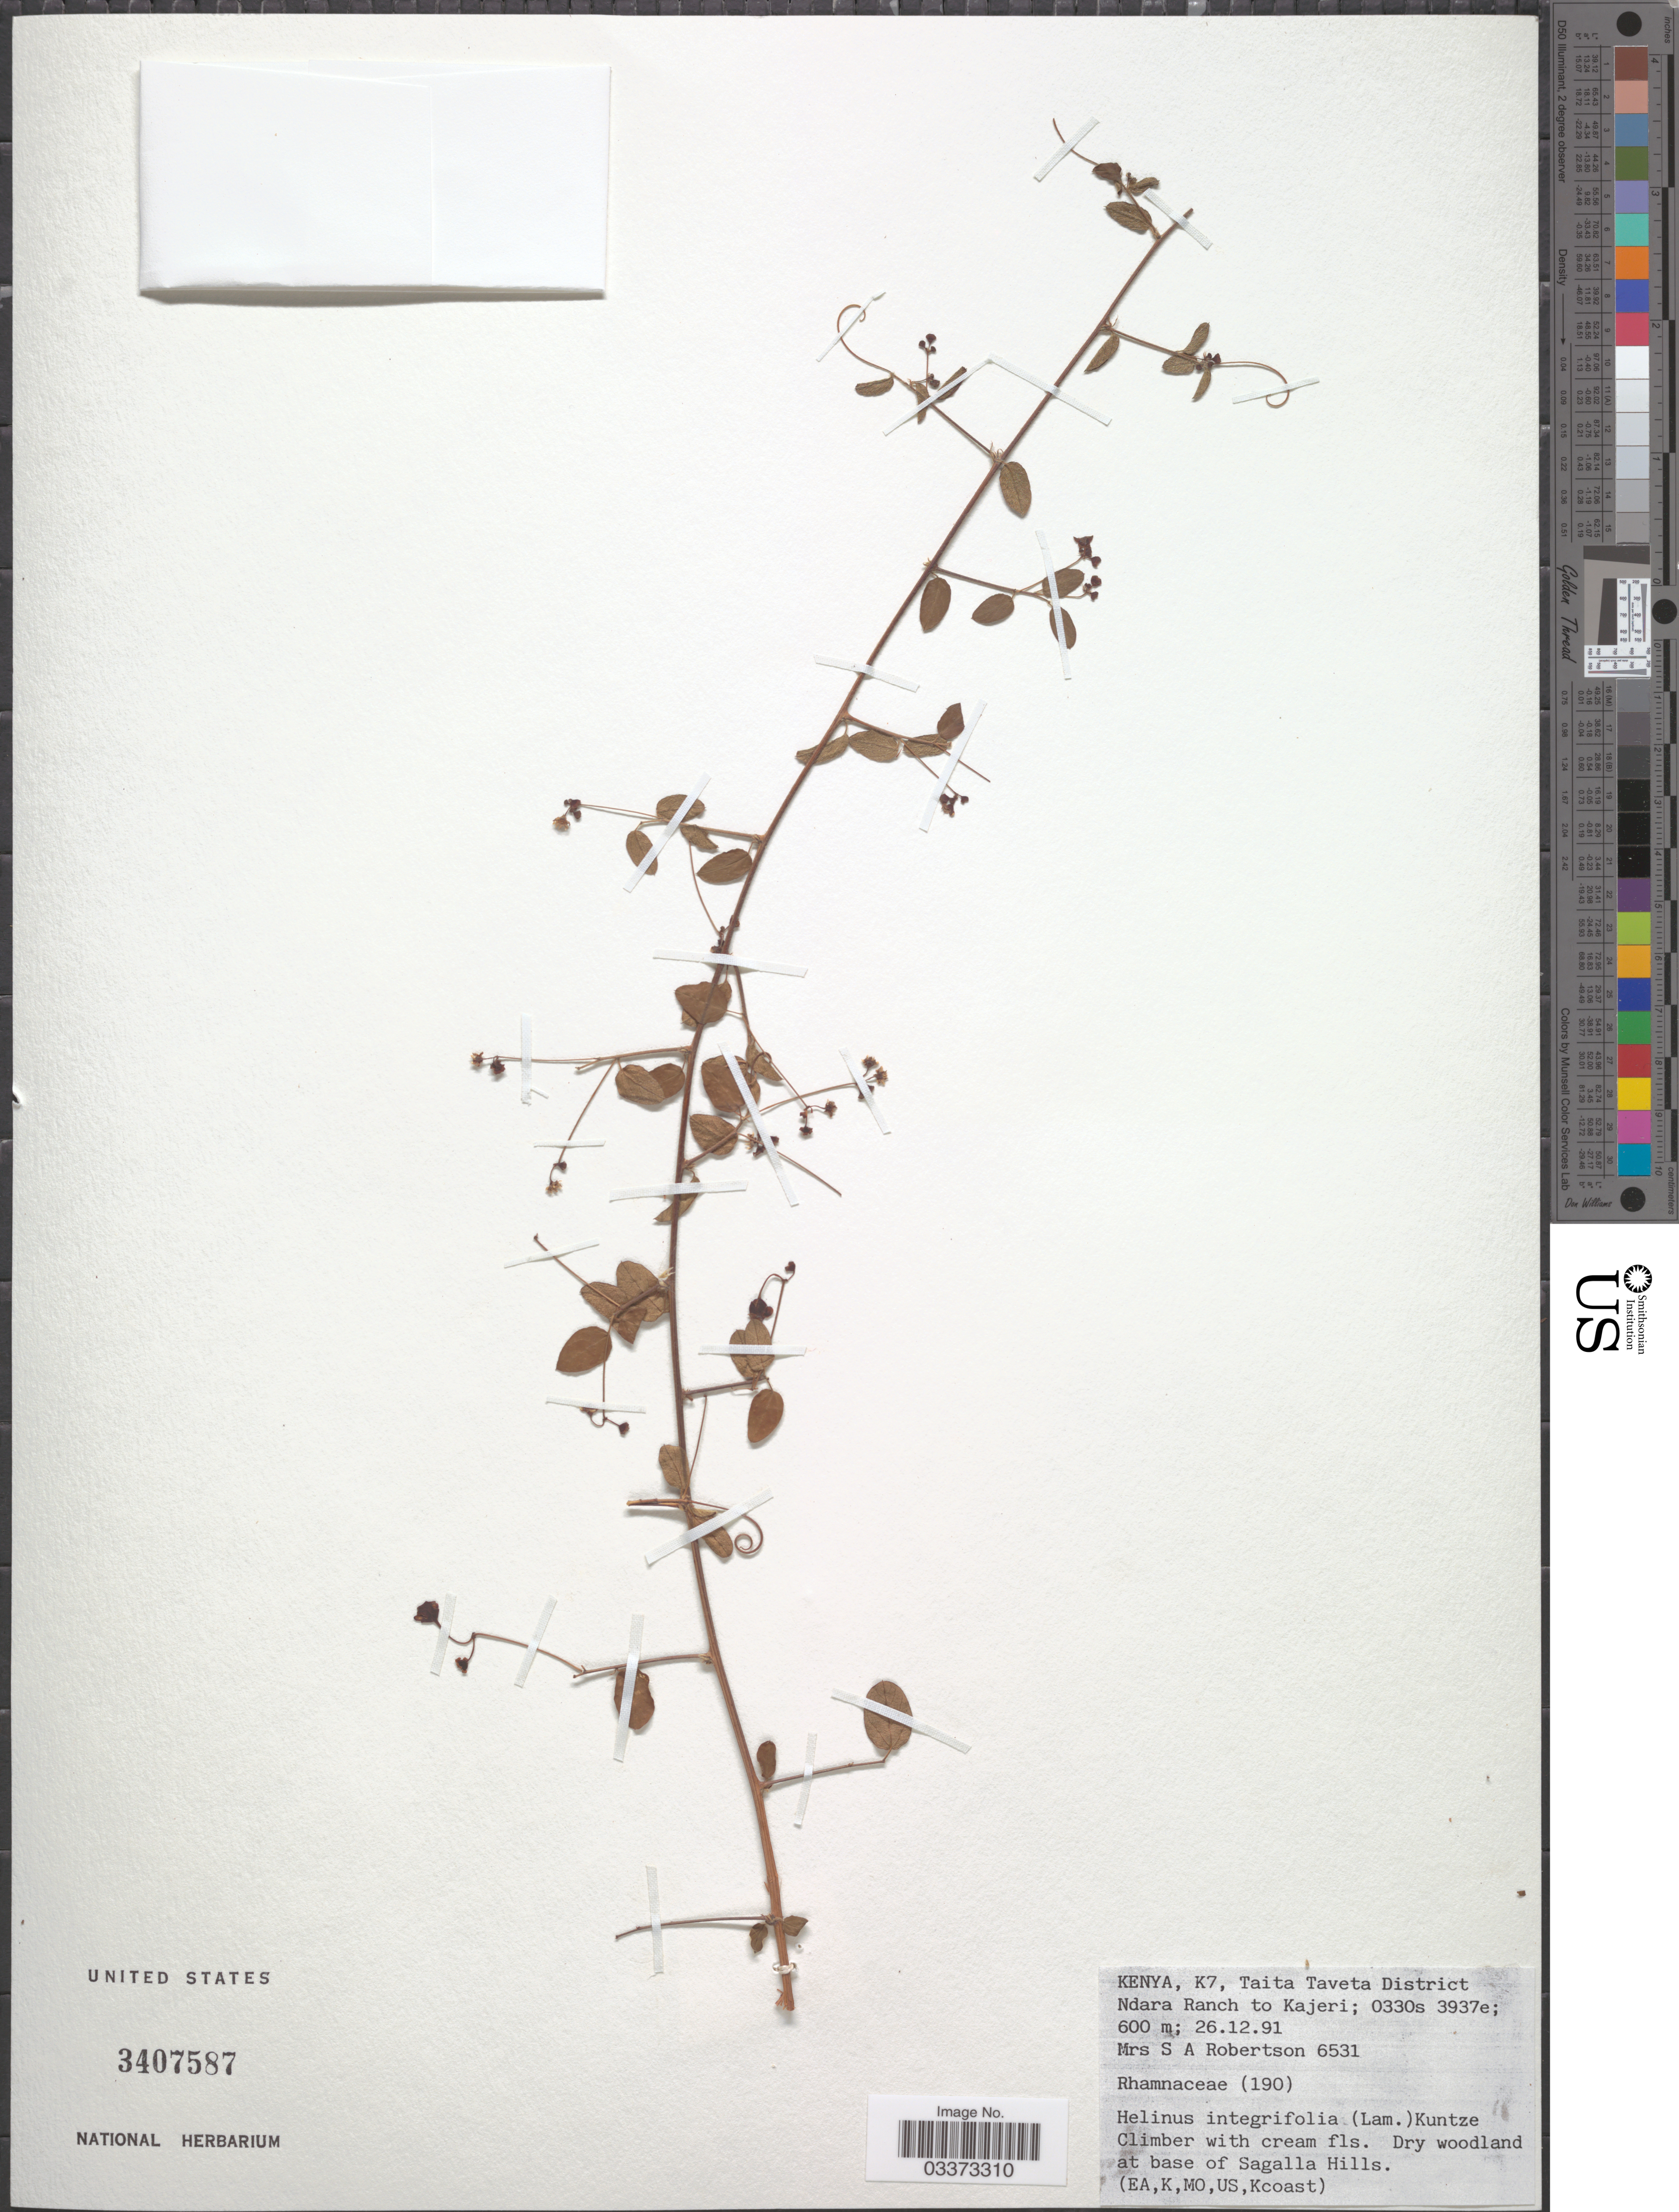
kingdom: Plantae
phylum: Tracheophyta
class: Magnoliopsida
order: Rosales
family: Rhamnaceae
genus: Helinus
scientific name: Helinus integrifolius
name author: (Lam.) Kuntze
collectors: S. Robertson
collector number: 6531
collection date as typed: Transcribed d/m/y: 26/12/91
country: Kenya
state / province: Taita Taveta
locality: K7, Taita Taveta District Ndara Ranch to Kajeri. Dry woodland at base of Sagalla Hills.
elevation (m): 600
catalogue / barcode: US 3407587